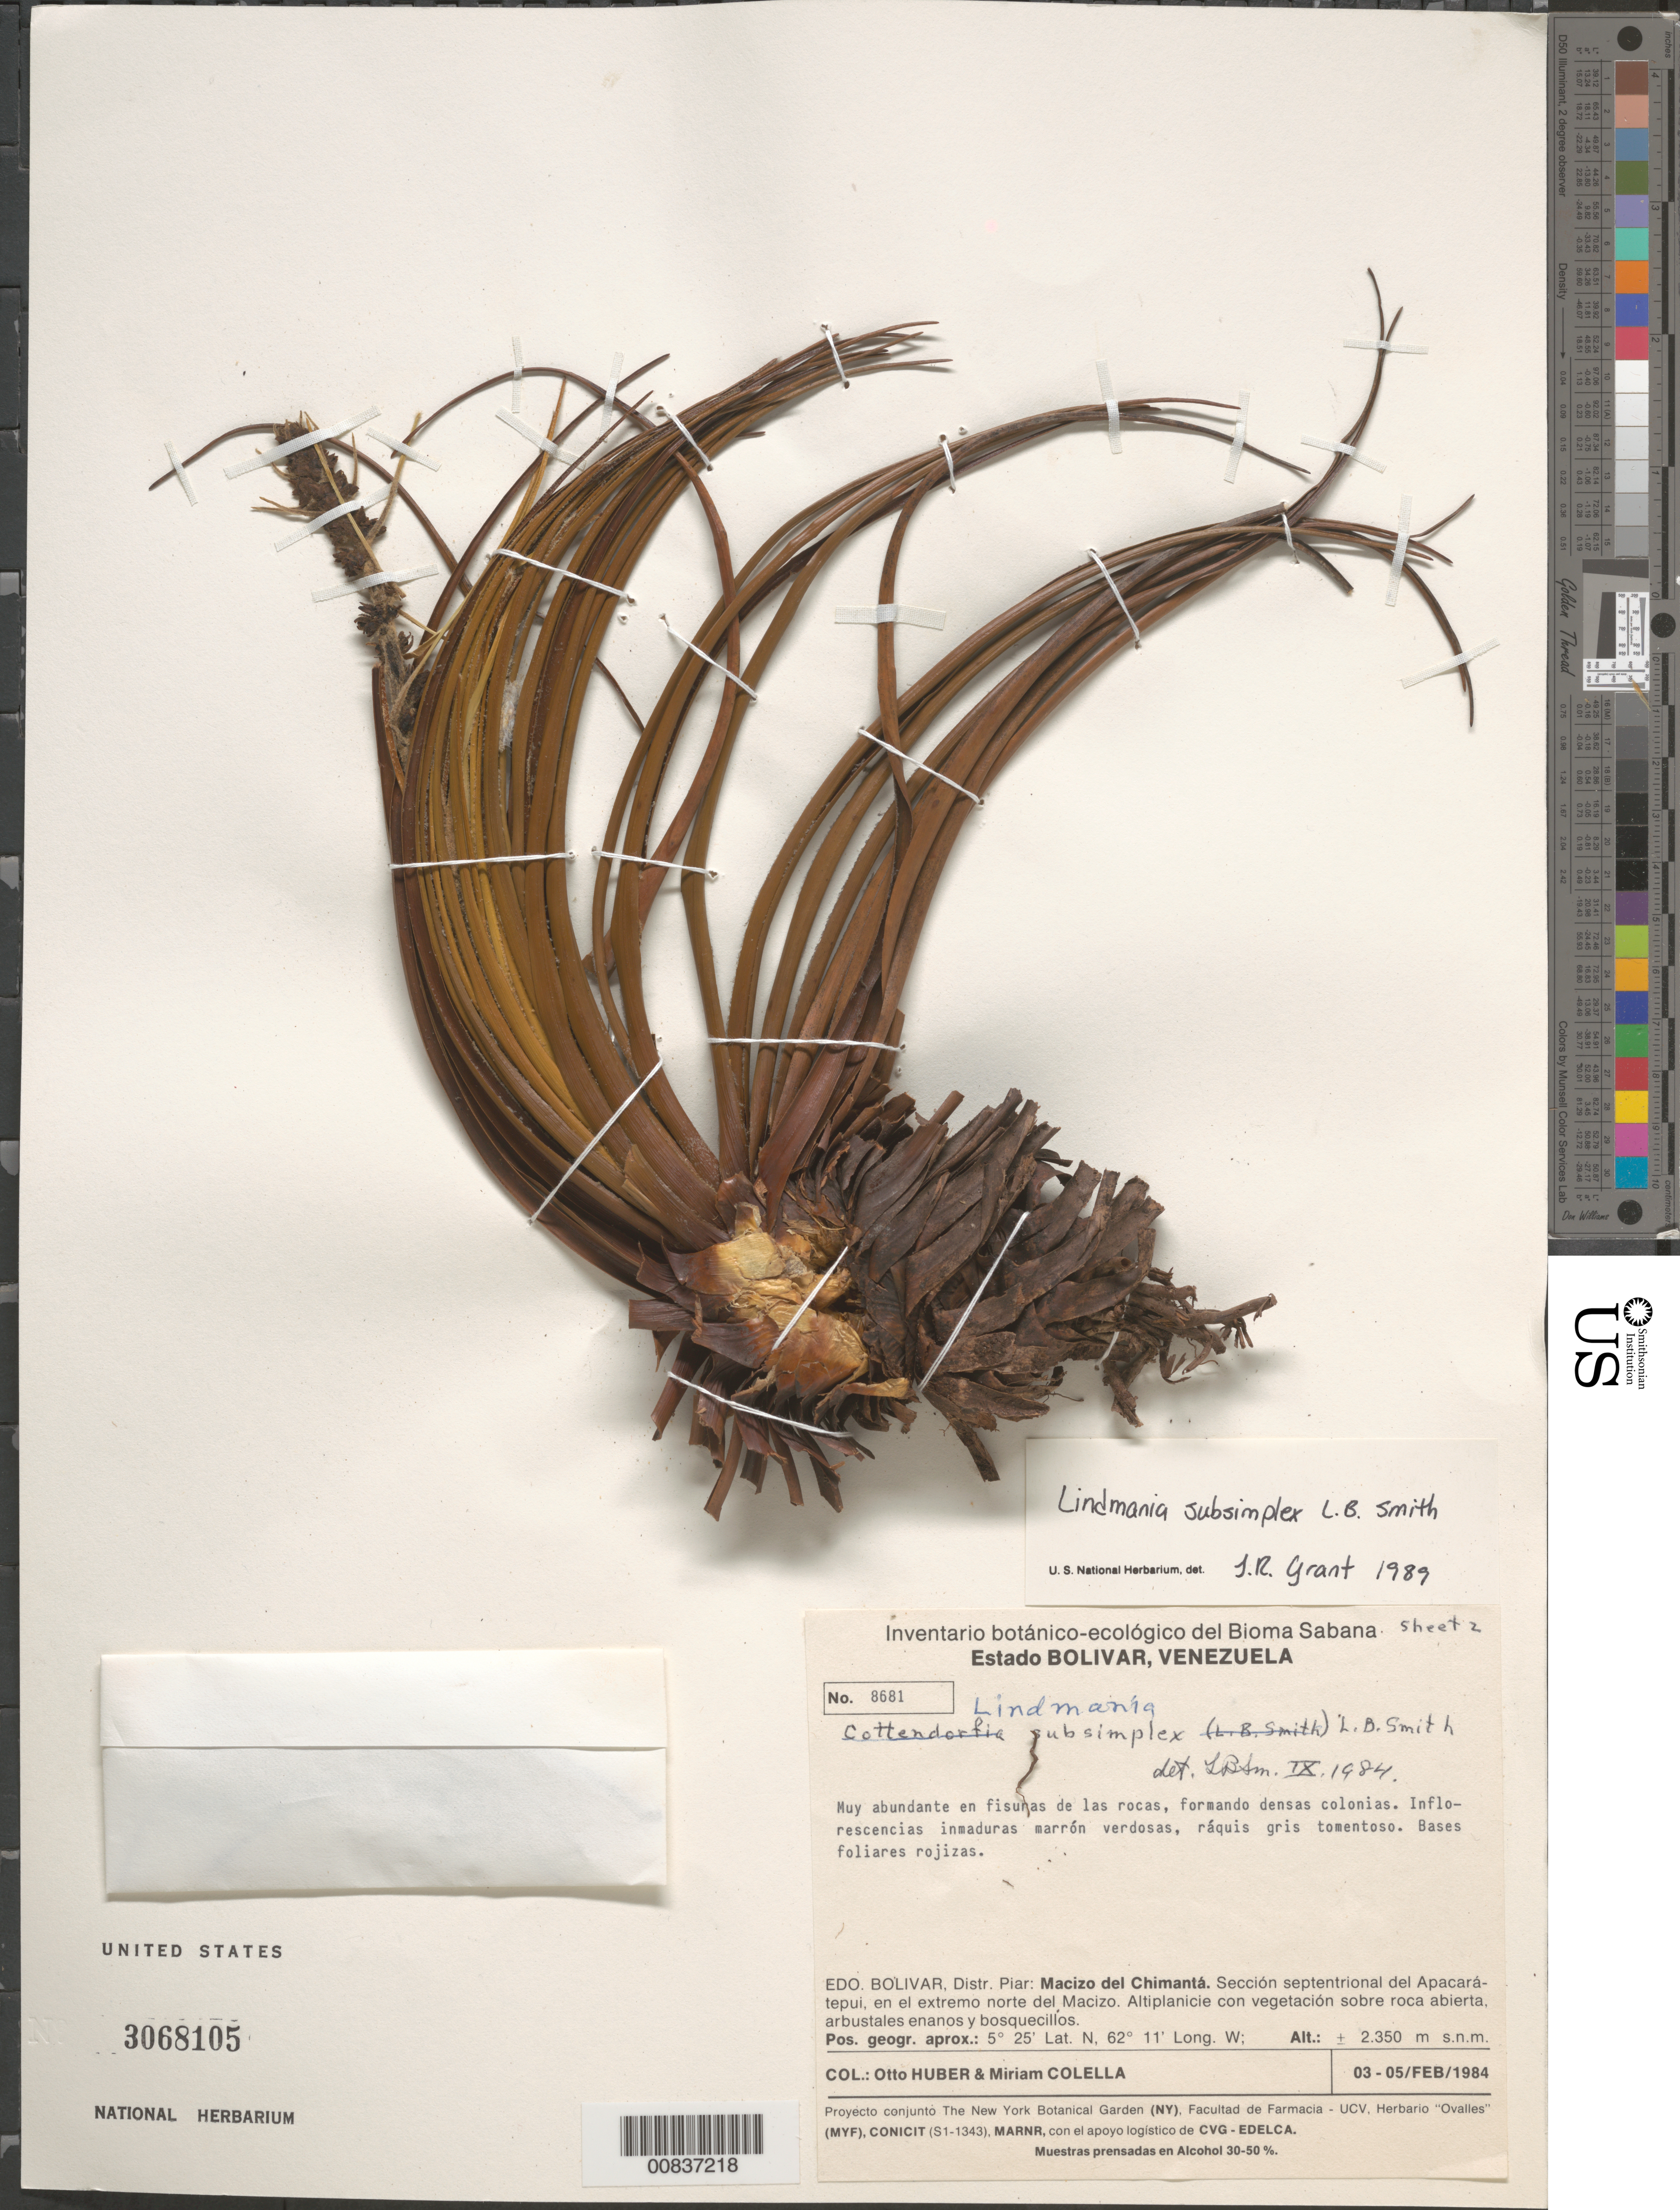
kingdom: Plantae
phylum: Tracheophyta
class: Liliopsida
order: Poales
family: Bromeliaceae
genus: Lindmania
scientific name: Lindmania subsimplex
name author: L.B. Sm.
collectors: O. Huber & M. Colella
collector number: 8681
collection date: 1984-02-03/1984-02-05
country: Venezuela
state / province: Bolivar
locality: Distr. Piar: Macizo del Chimantá. Sección septentrional del Apacará-tepui, en el extremo norte del Macizo.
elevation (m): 2350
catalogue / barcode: US 3068105